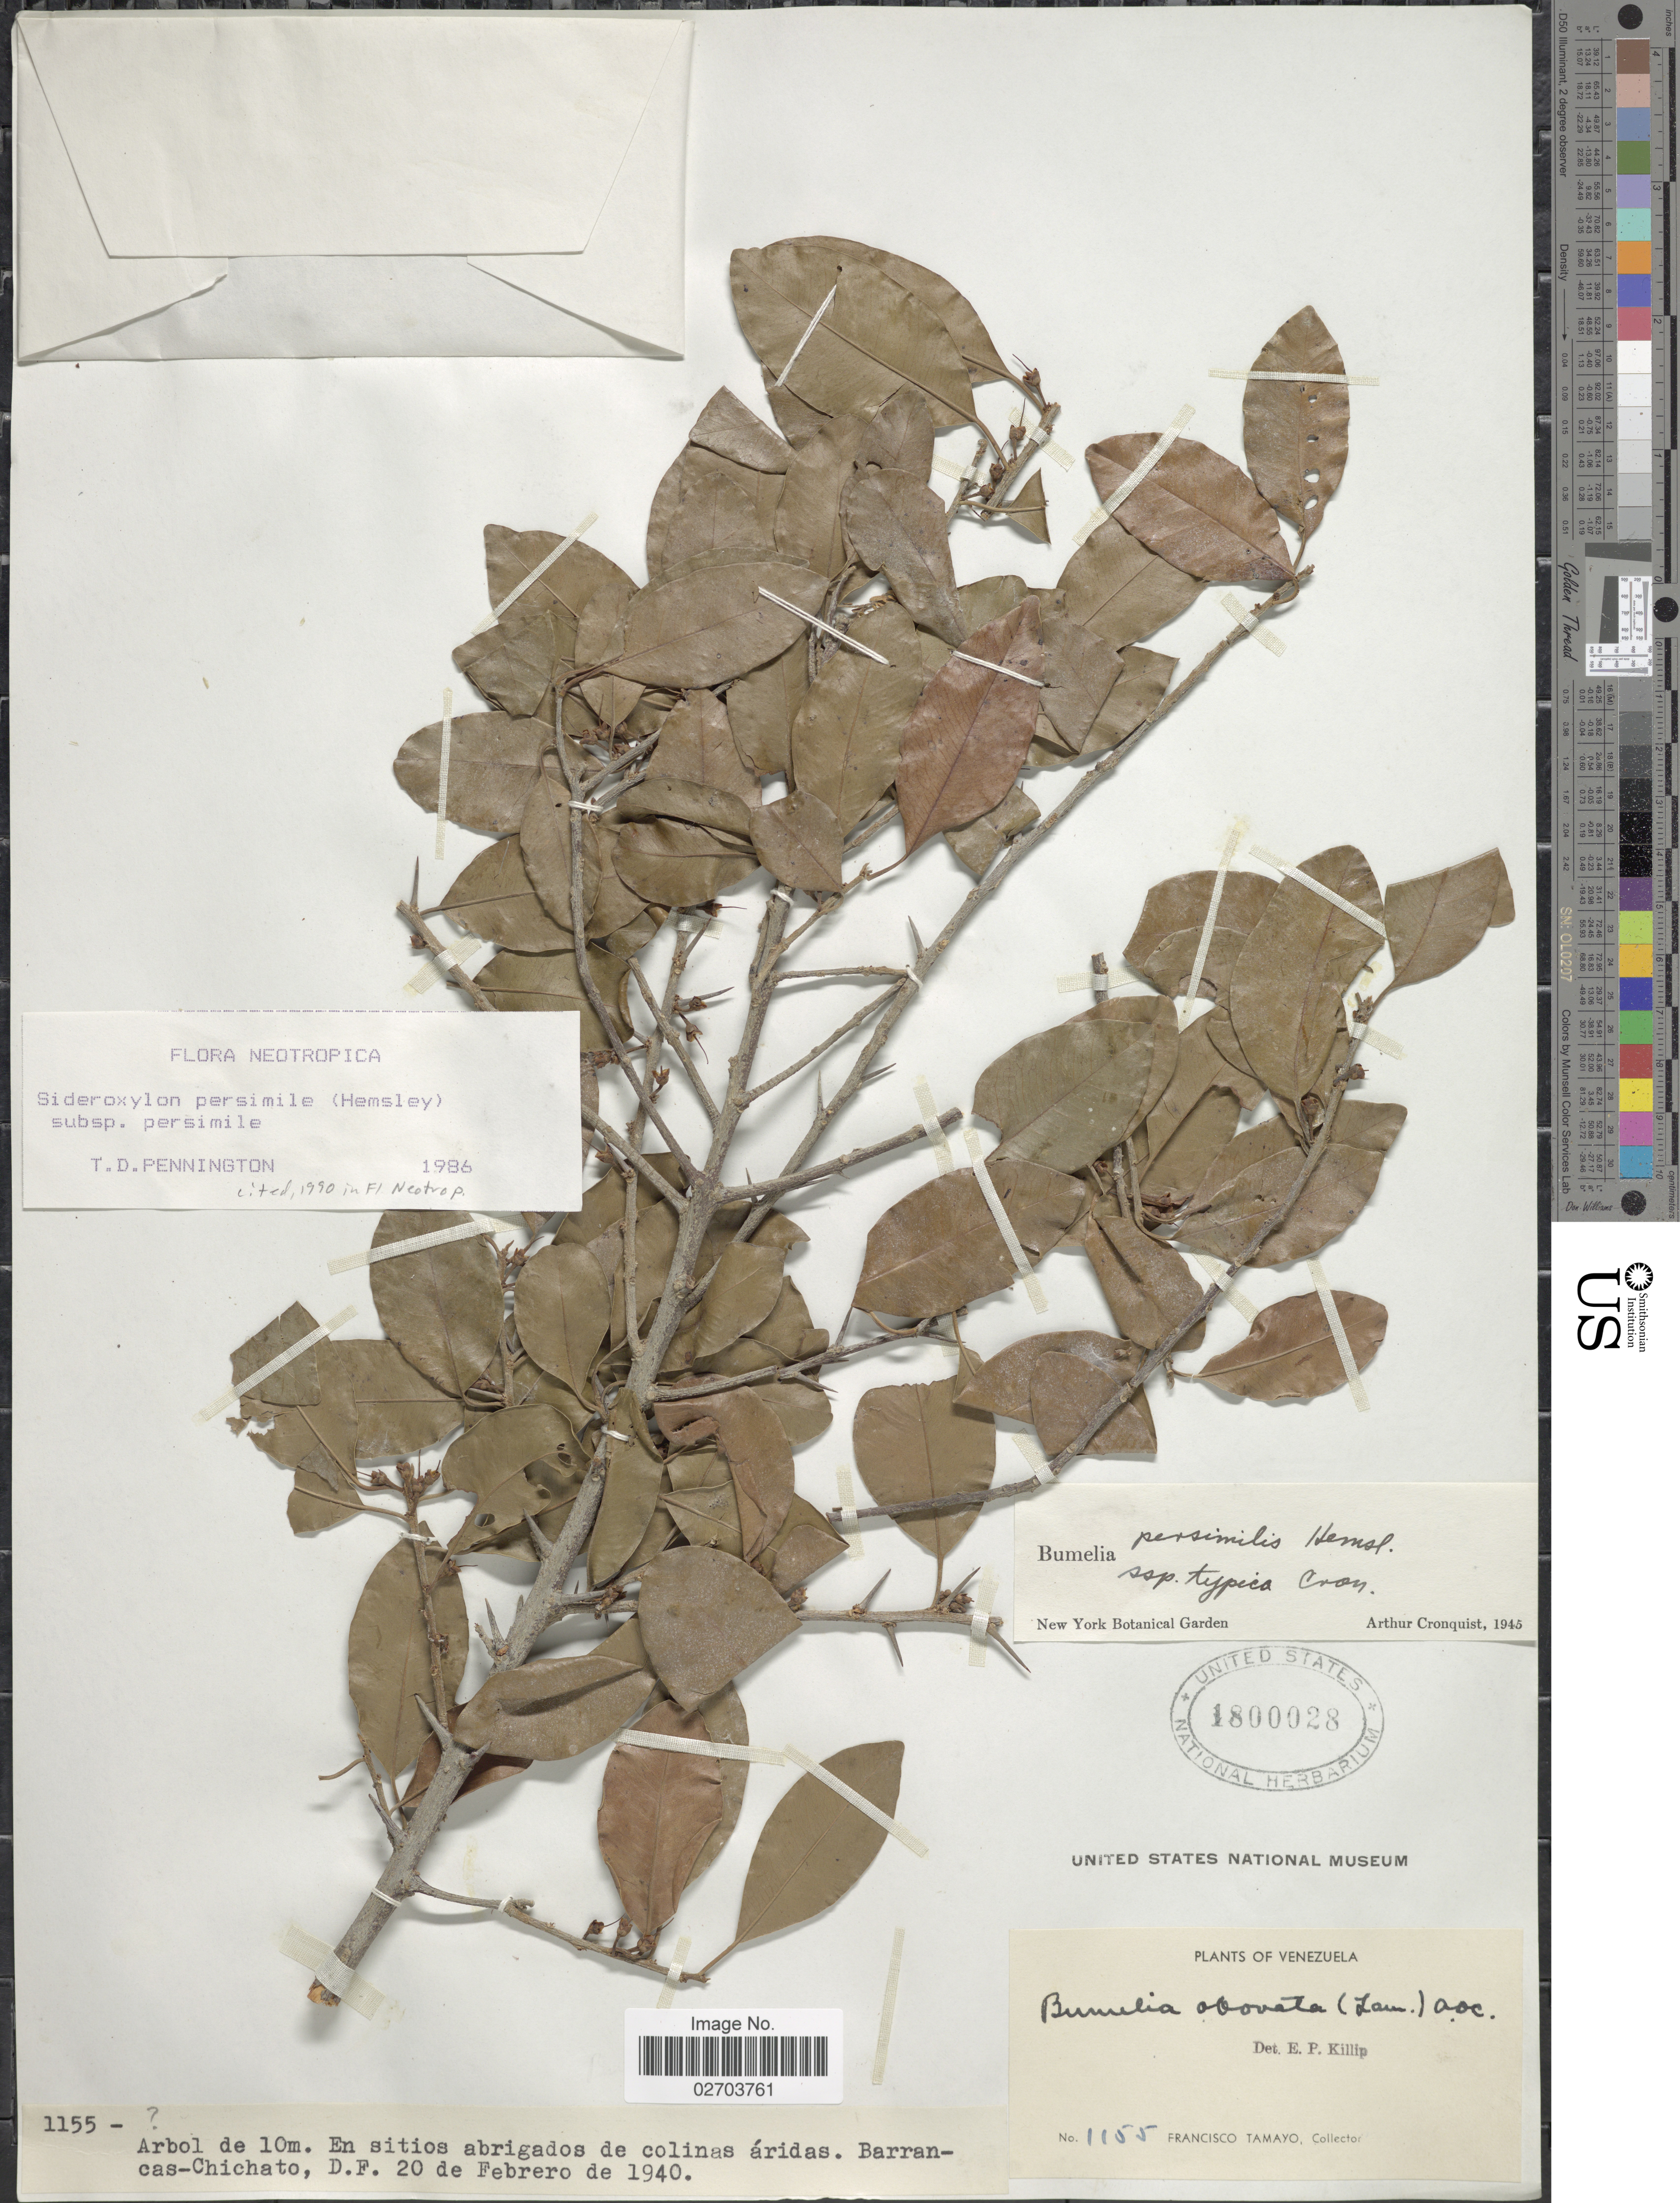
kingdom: Plantae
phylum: Tracheophyta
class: Magnoliopsida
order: Ericales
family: Sapotaceae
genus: Sideroxylon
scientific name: Sideroxylon persimile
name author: (Hemsl.) T.D. Penn.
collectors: F. Tamayo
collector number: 1155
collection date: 1940-02-20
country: Venezuela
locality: Barrancas-Chichato, D.F.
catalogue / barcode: US 1800028